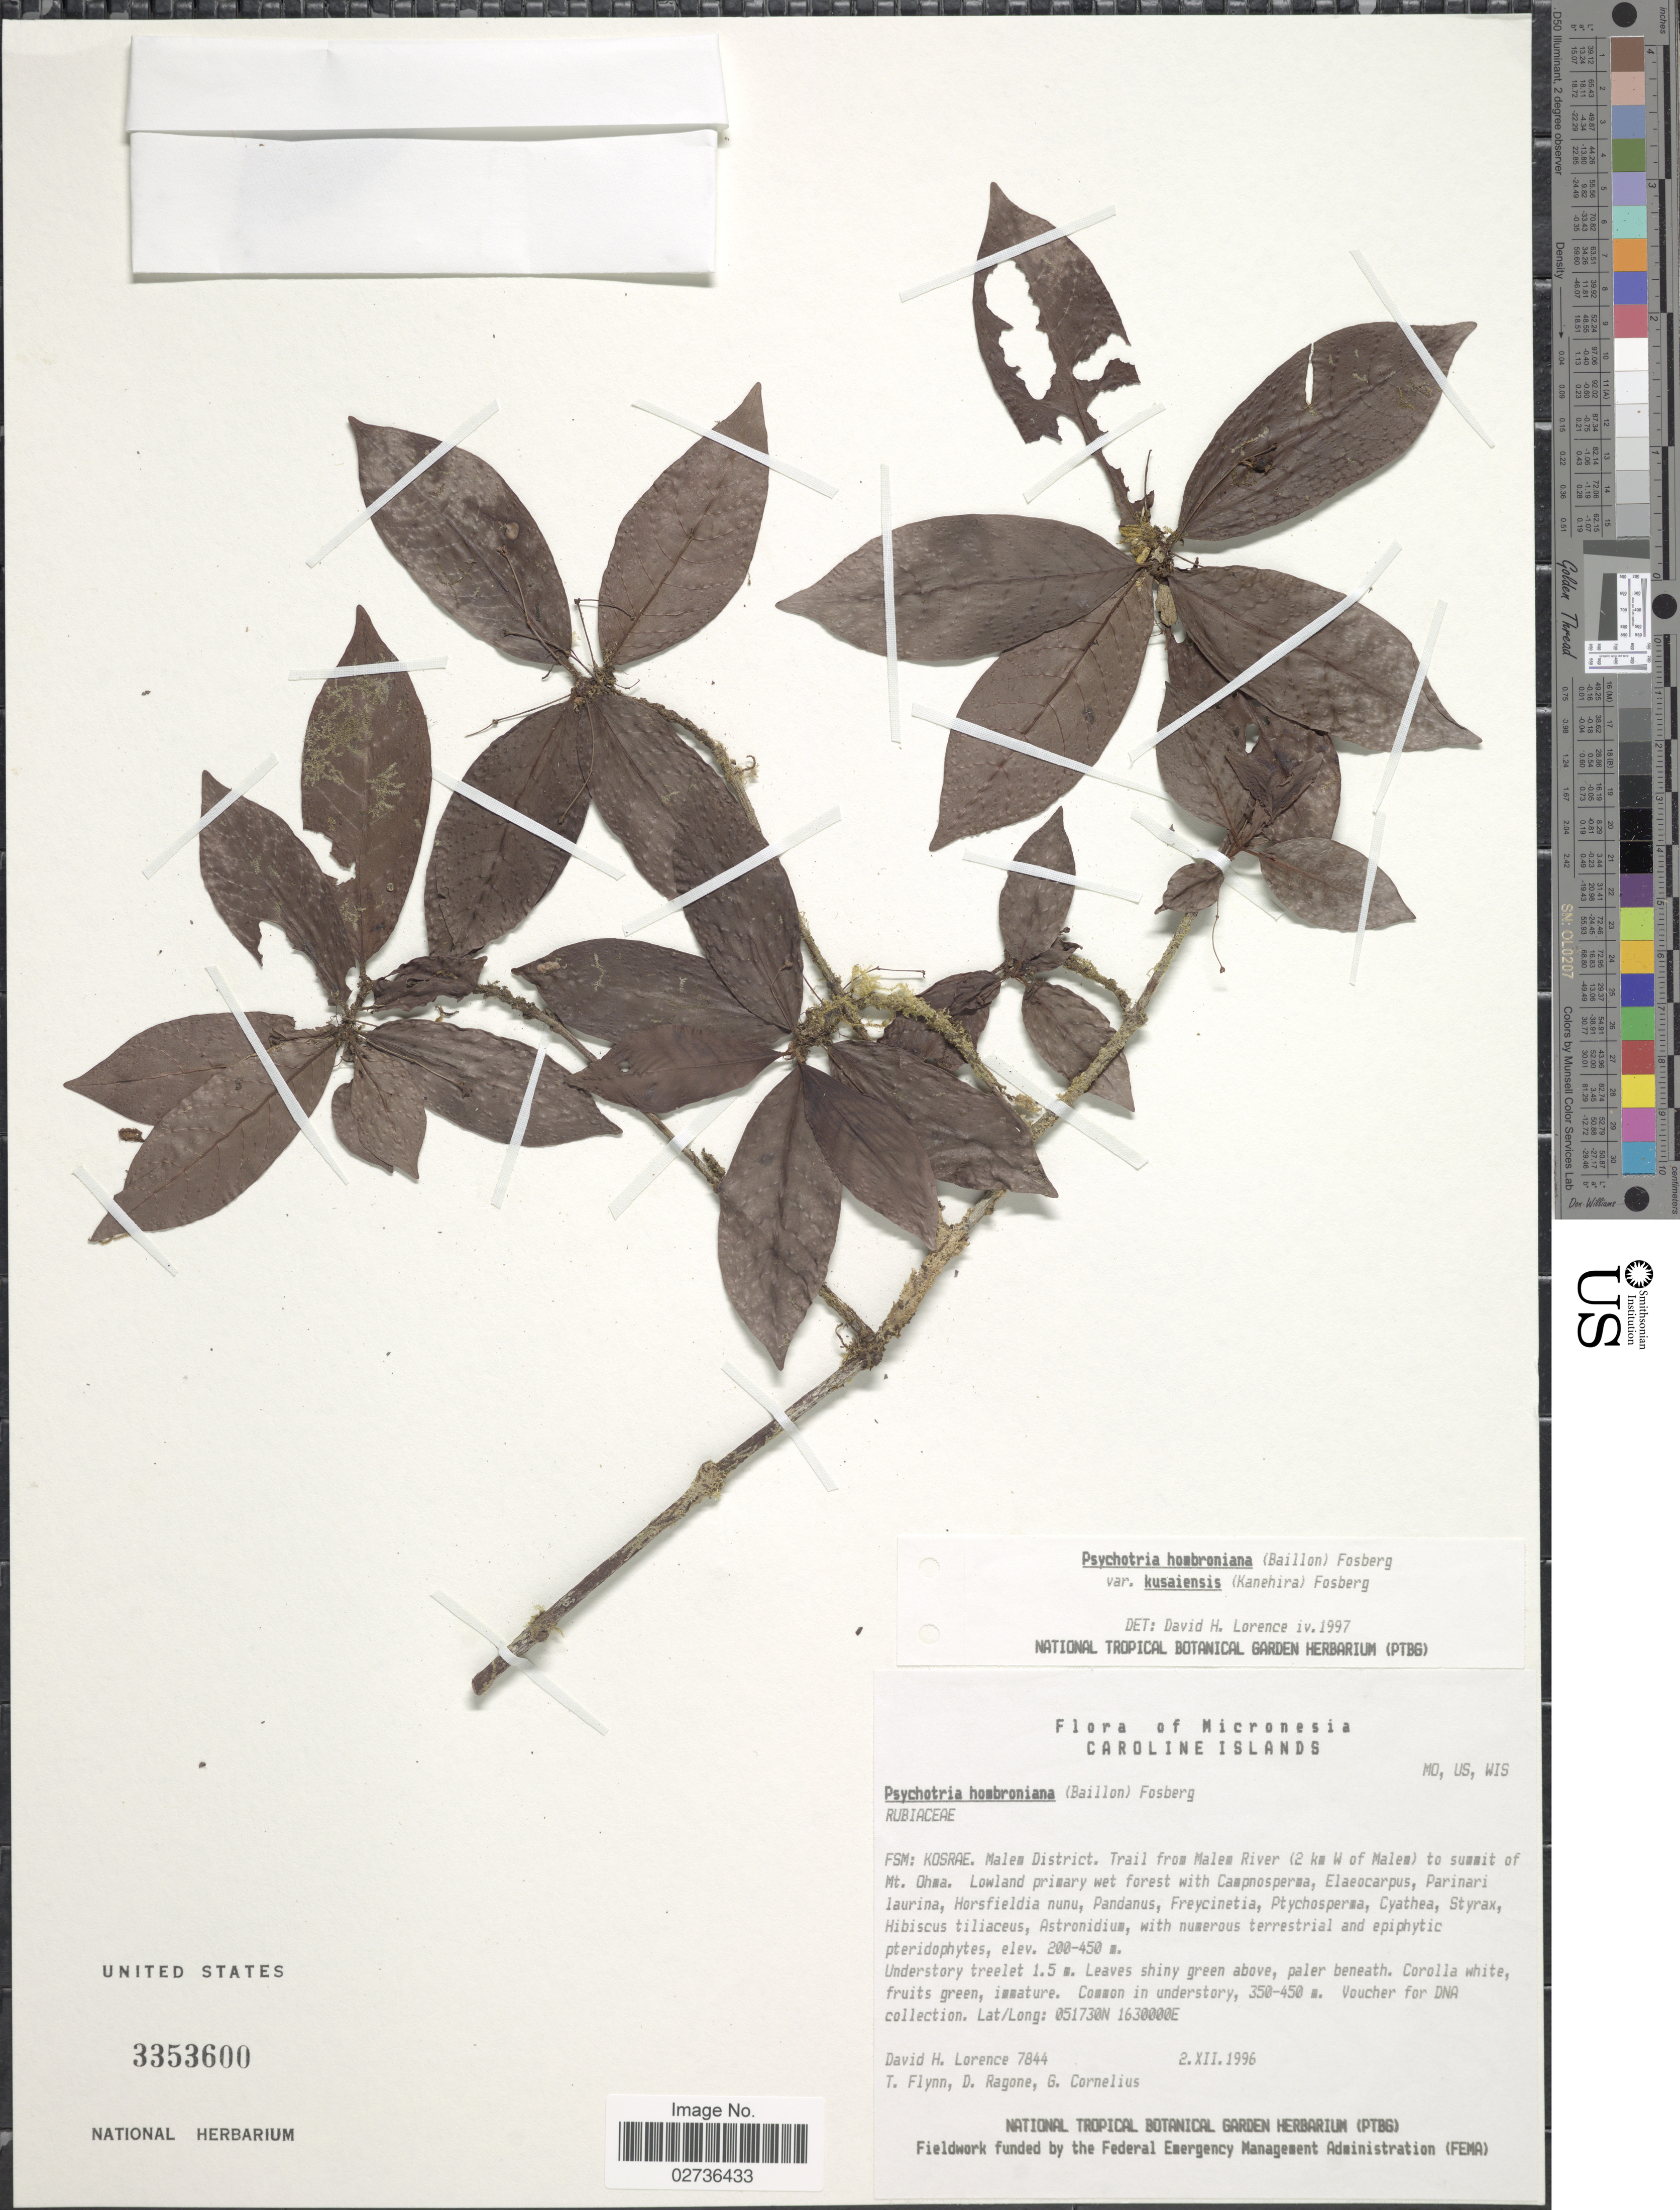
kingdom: Plantae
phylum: Tracheophyta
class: Magnoliopsida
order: Gentianales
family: Rubiaceae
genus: Psychotria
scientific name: Psychotria hombroniana var. kusaiensis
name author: (Kaneh.) Fosberg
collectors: D. Lorence, T. Flynn, D. Ragone & G. Cornelius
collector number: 7844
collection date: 1996-12-02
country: Micronesia, Federated States of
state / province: Kosrae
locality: Micronesia, Caroline Islands, FSM: Kosrae, Malem District, Trail from Malem River (2 km W of Malem) to summit of Mt. Ohwa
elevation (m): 350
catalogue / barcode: US 3353600